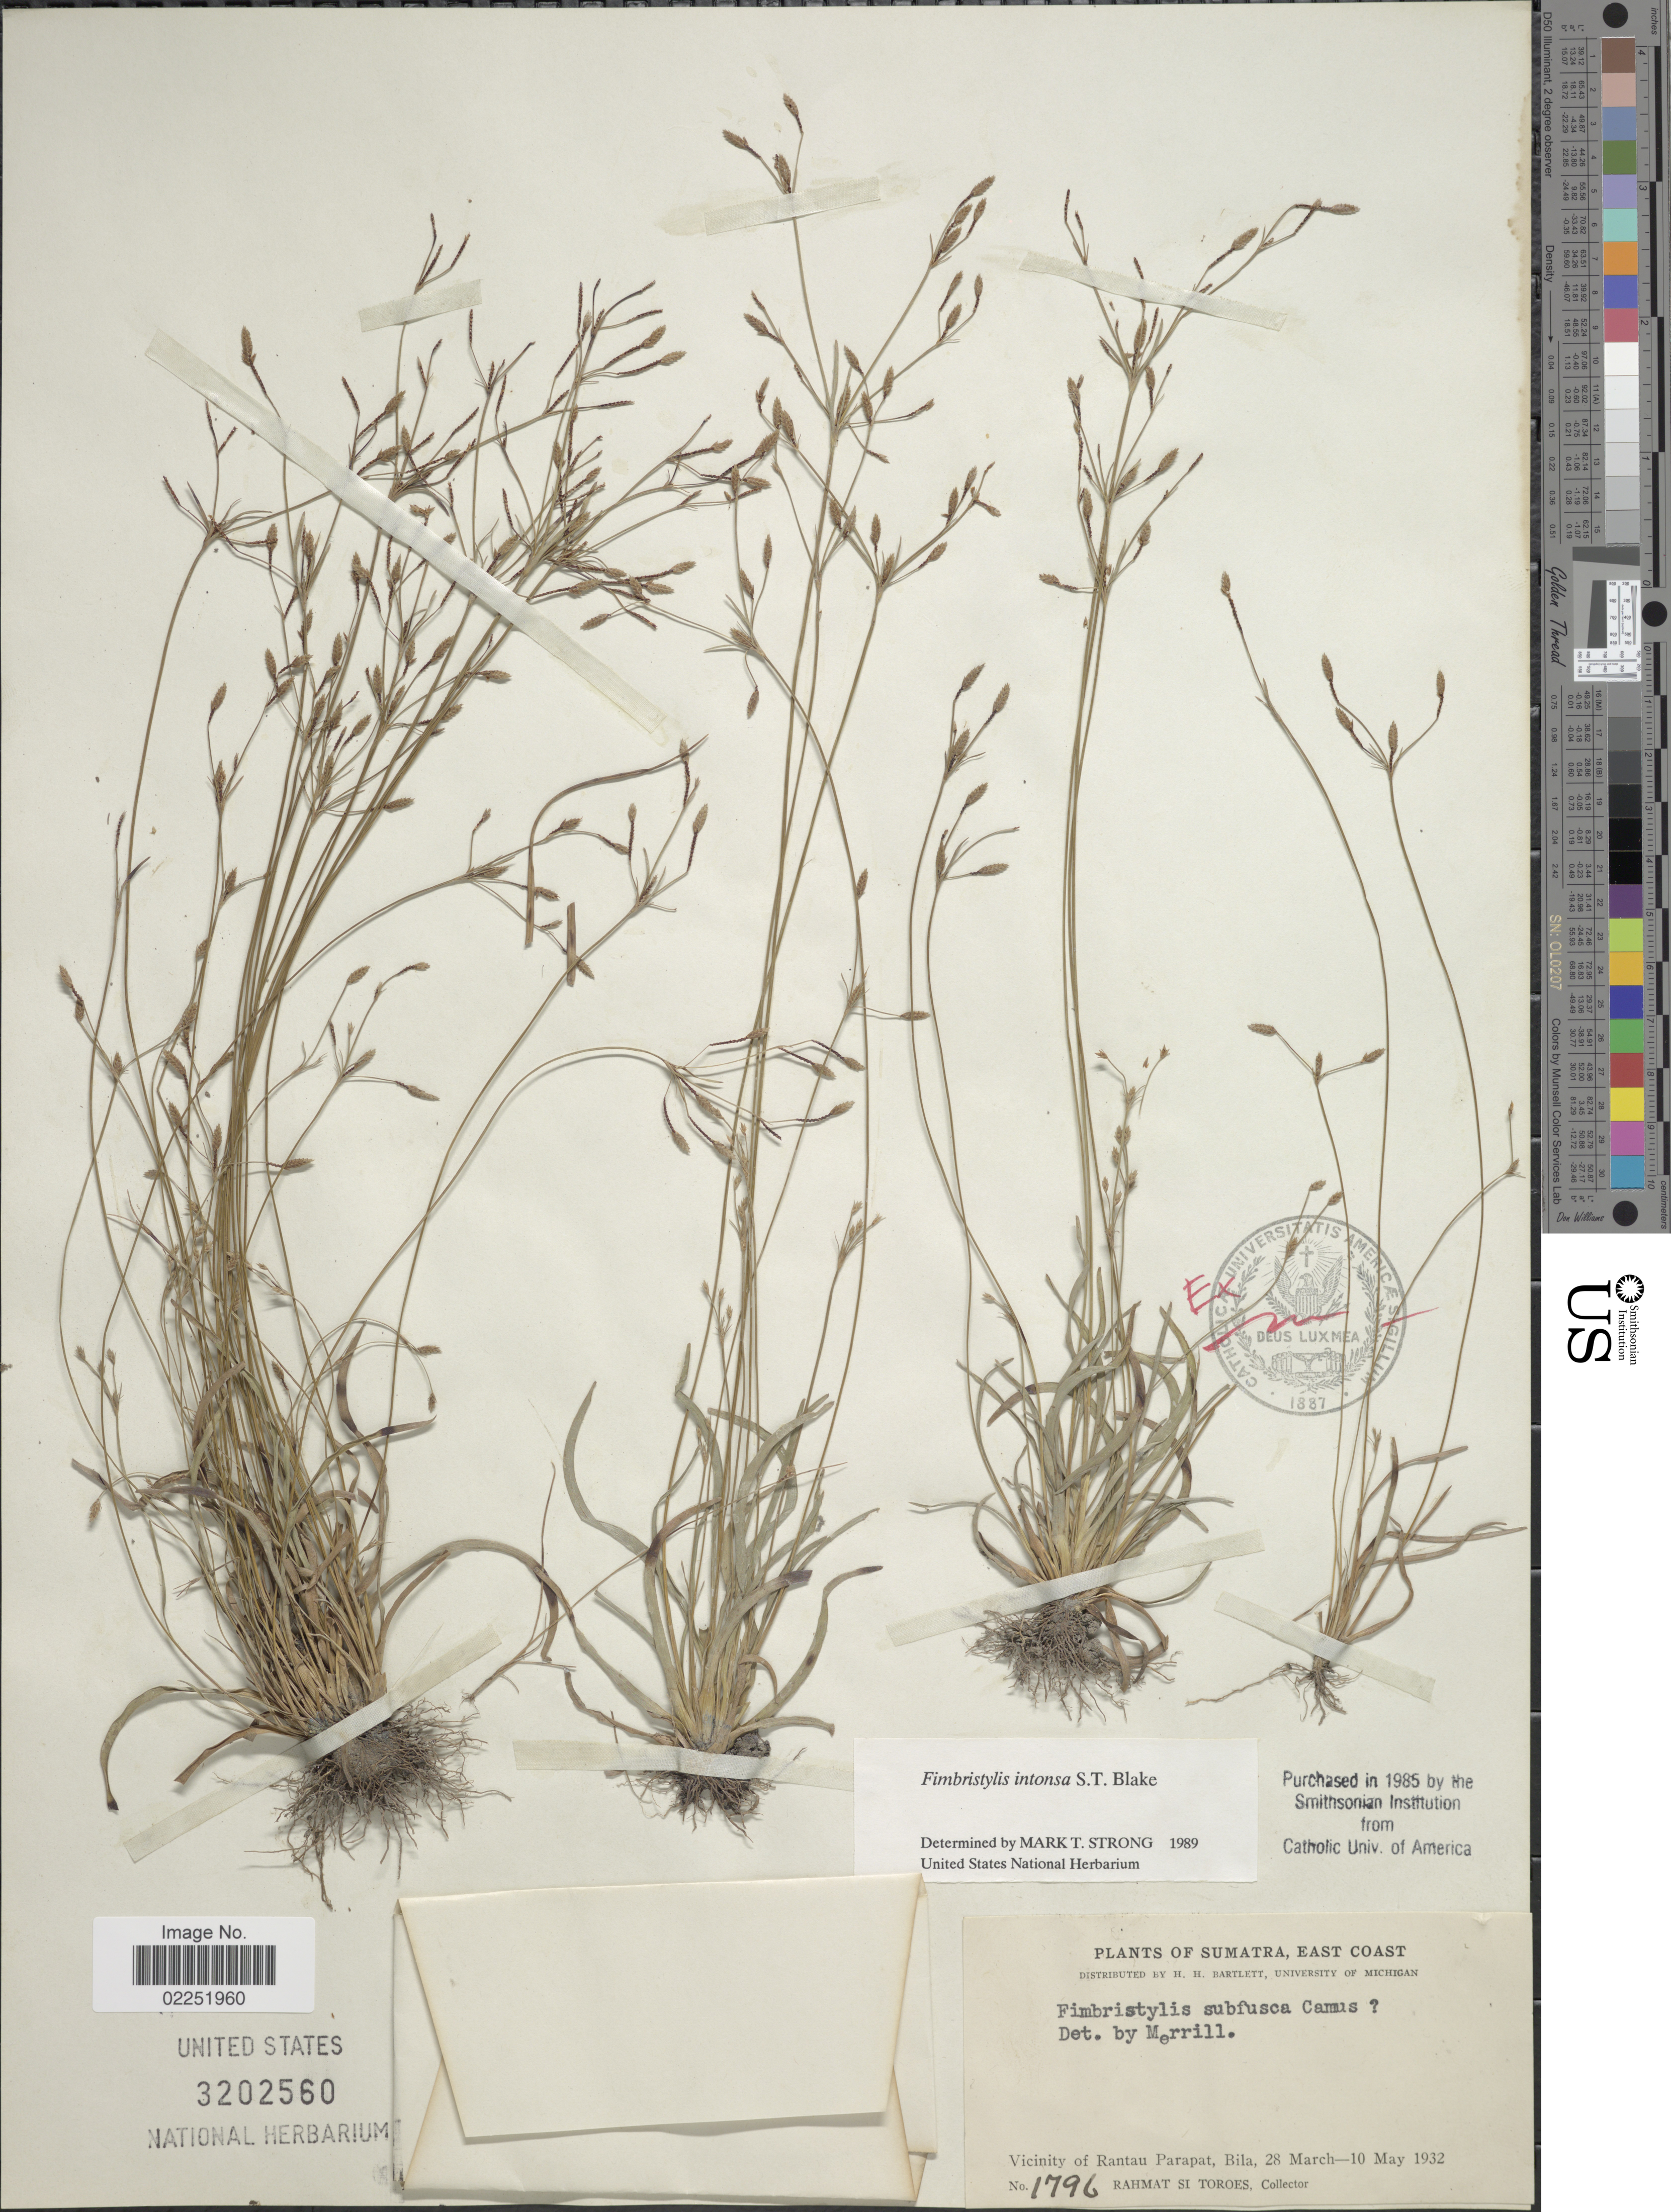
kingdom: Plantae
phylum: Tracheophyta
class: Liliopsida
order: Poales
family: Cyperaceae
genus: Fimbristylis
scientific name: Fimbristylis intonsa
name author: S.T. Blake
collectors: Rahmat Si Boeea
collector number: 1796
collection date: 1932-03-28/1932-05-10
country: Indonesia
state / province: Sumatra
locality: East Coast, Vicinity of Rantau Parapat, Bila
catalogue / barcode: US 3202560